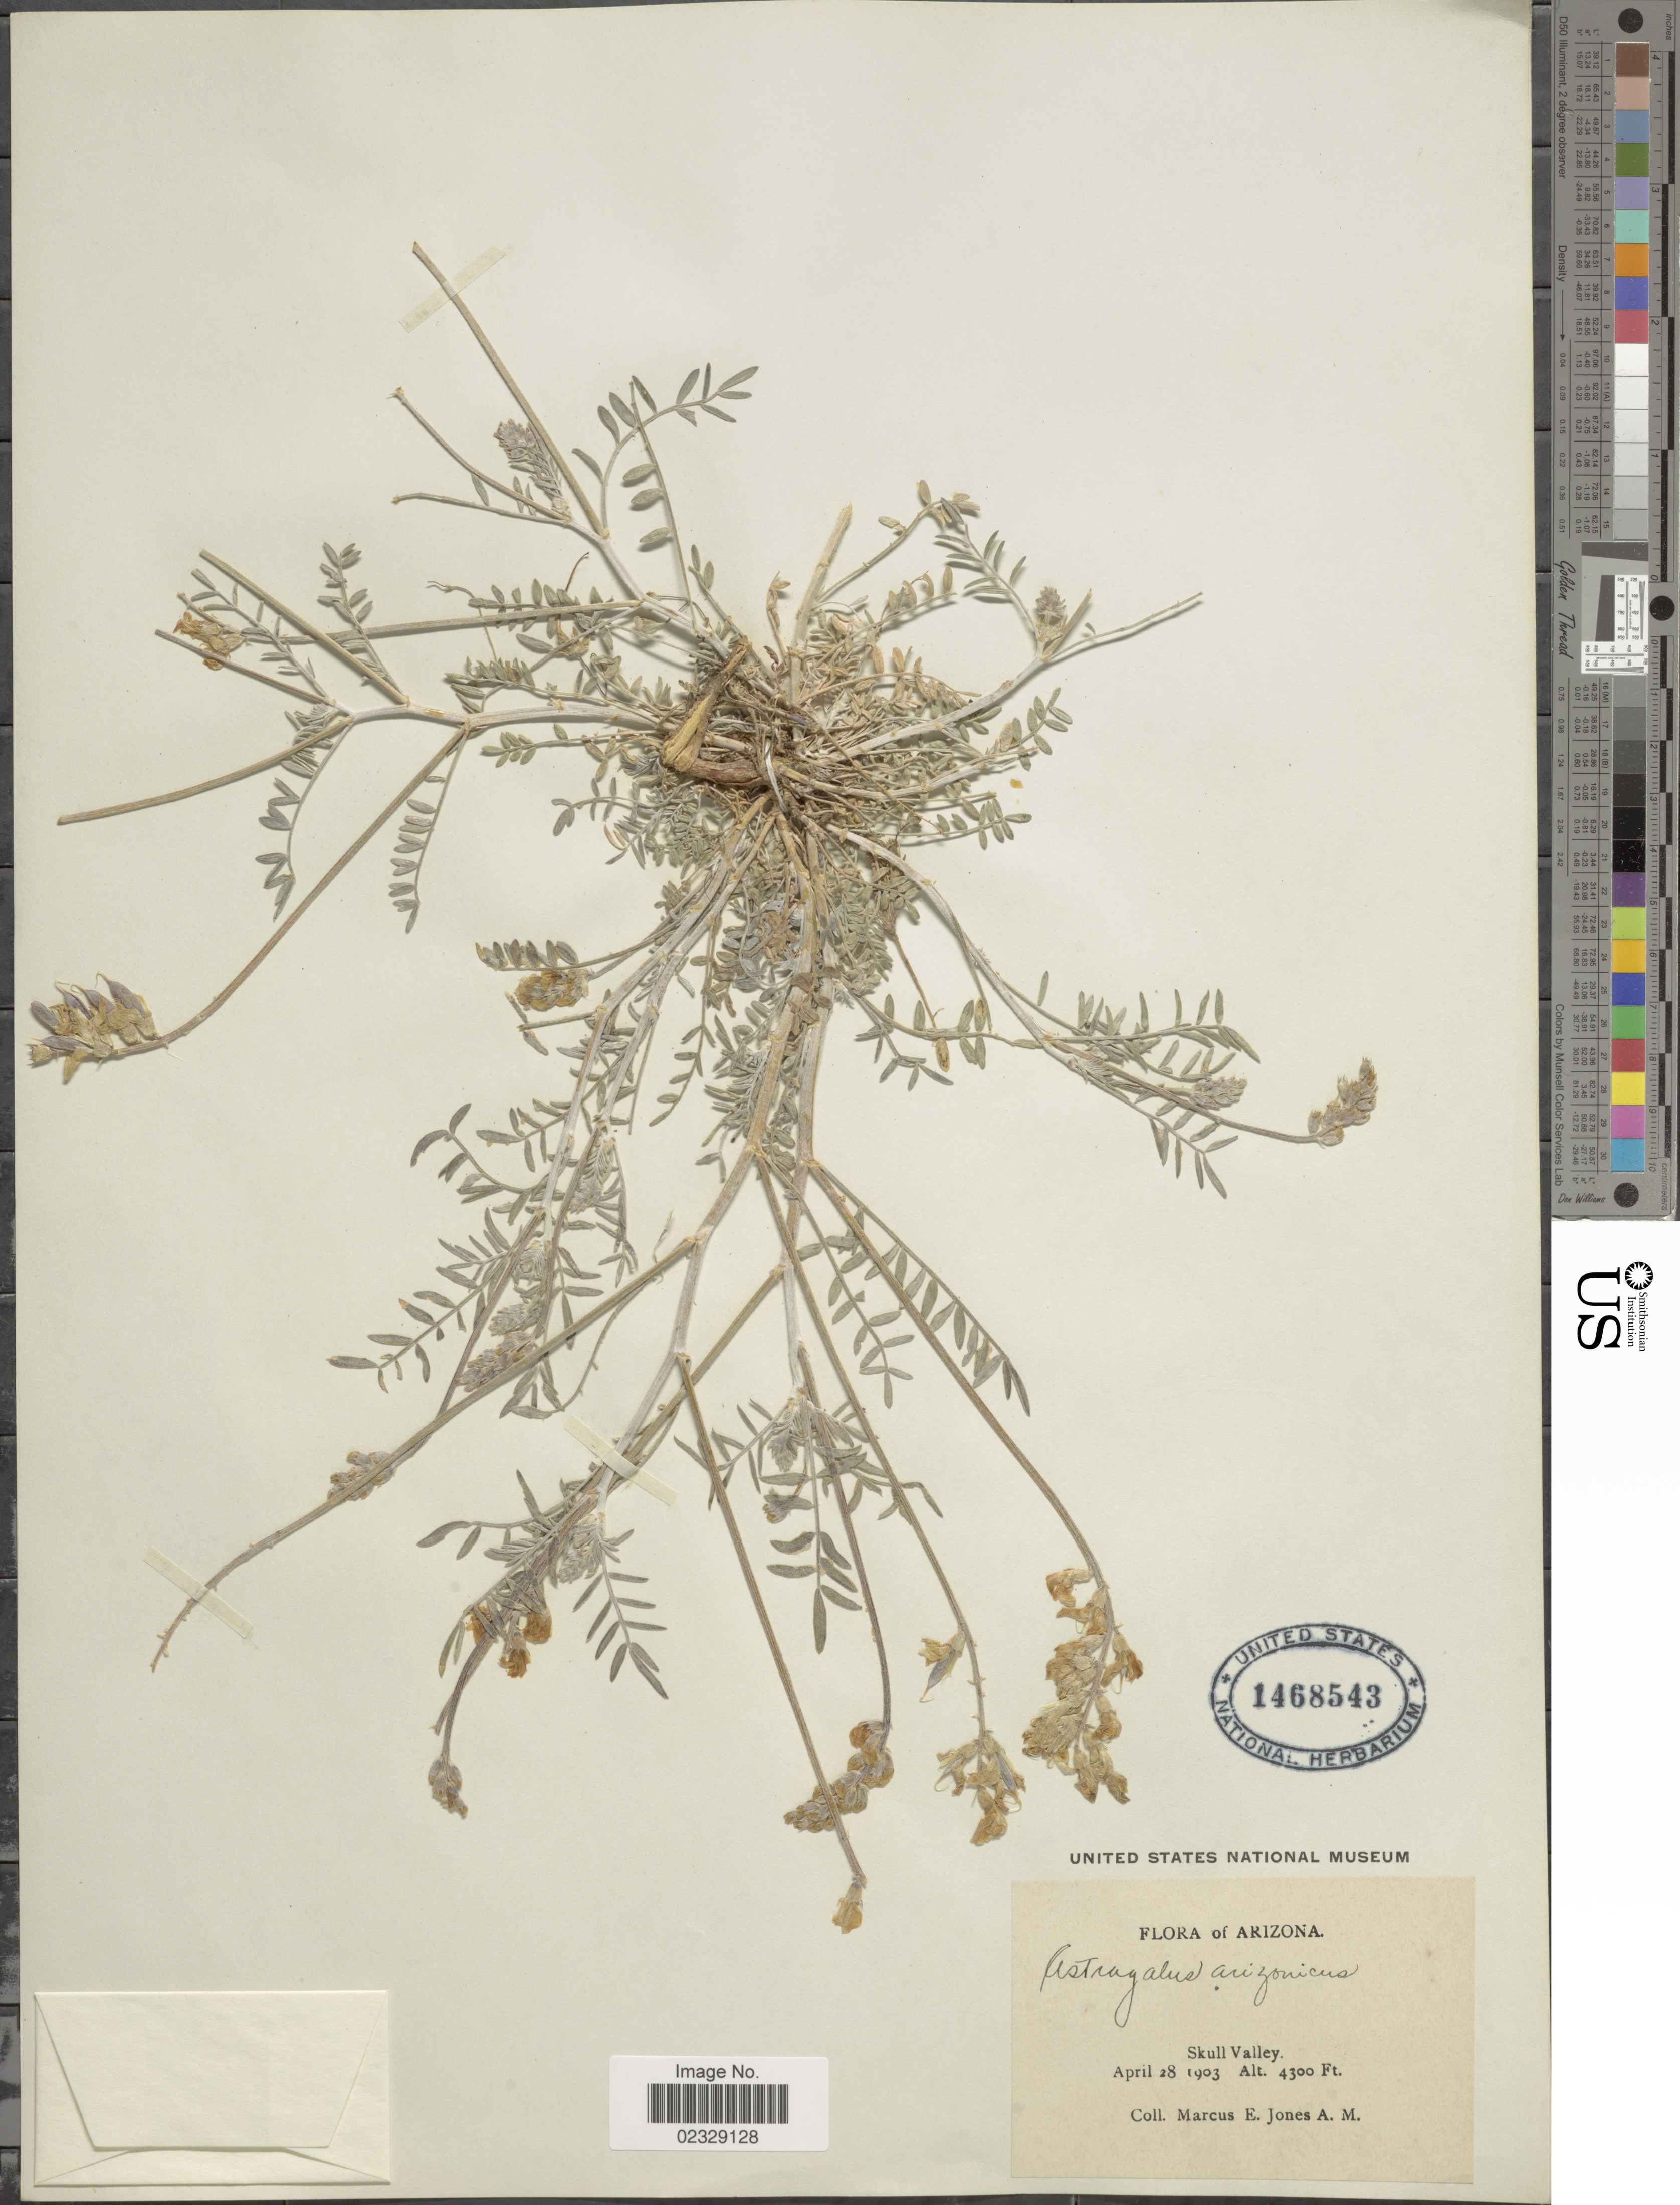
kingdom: Plantae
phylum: Tracheophyta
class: Magnoliopsida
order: Fabales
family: Fabaceae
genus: Astragalus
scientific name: Astragalus arizonicus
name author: A. Gray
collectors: M. E. Jones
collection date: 1903-04-28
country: United States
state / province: Arizona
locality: Skull Valley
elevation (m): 1311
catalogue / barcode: US 1468543